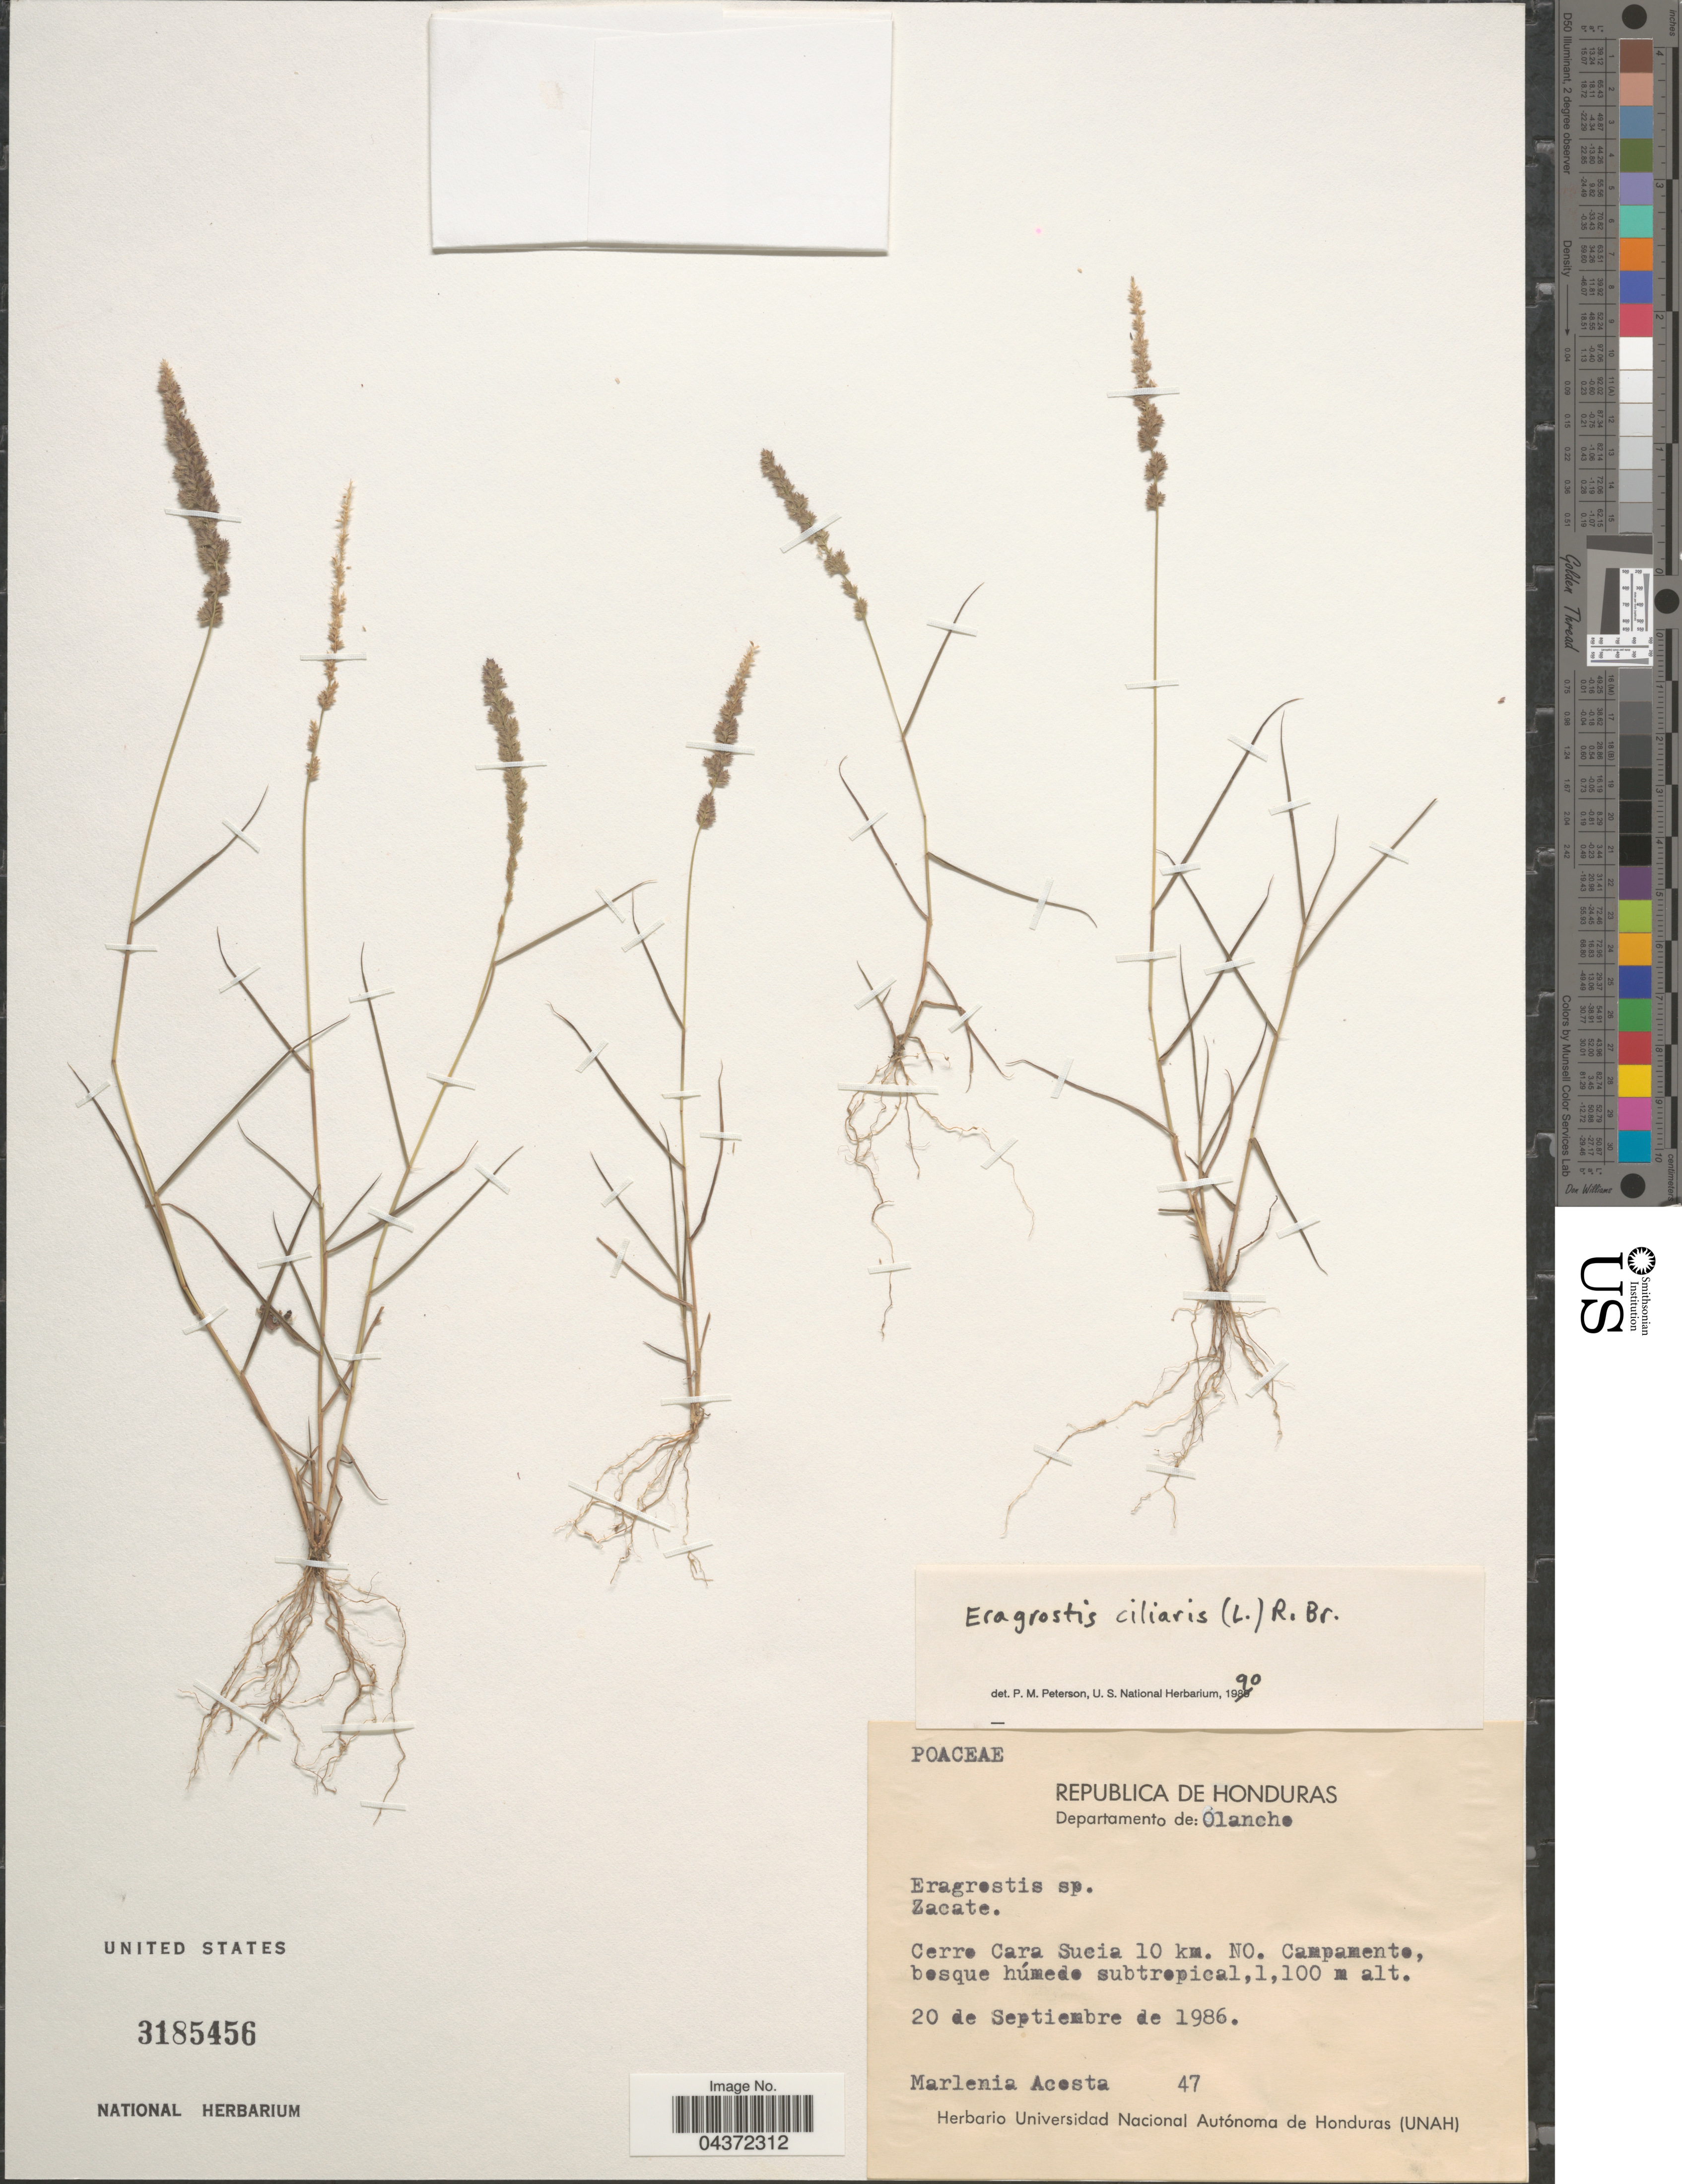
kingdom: Plantae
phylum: Tracheophyta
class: Liliopsida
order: Poales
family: Poaceae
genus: Eragrostis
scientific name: Eragrostis cilianensis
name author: (Bellardi) Vignolo ex Janch.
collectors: M. Acosta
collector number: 47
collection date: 1986-09-20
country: Honduras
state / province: Olancho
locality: Departamento de: Olancho. Cerro Cara Sucia 10 km. NO. Campamento, bosque húmedo subtropical.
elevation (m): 1100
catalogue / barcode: US 3185456